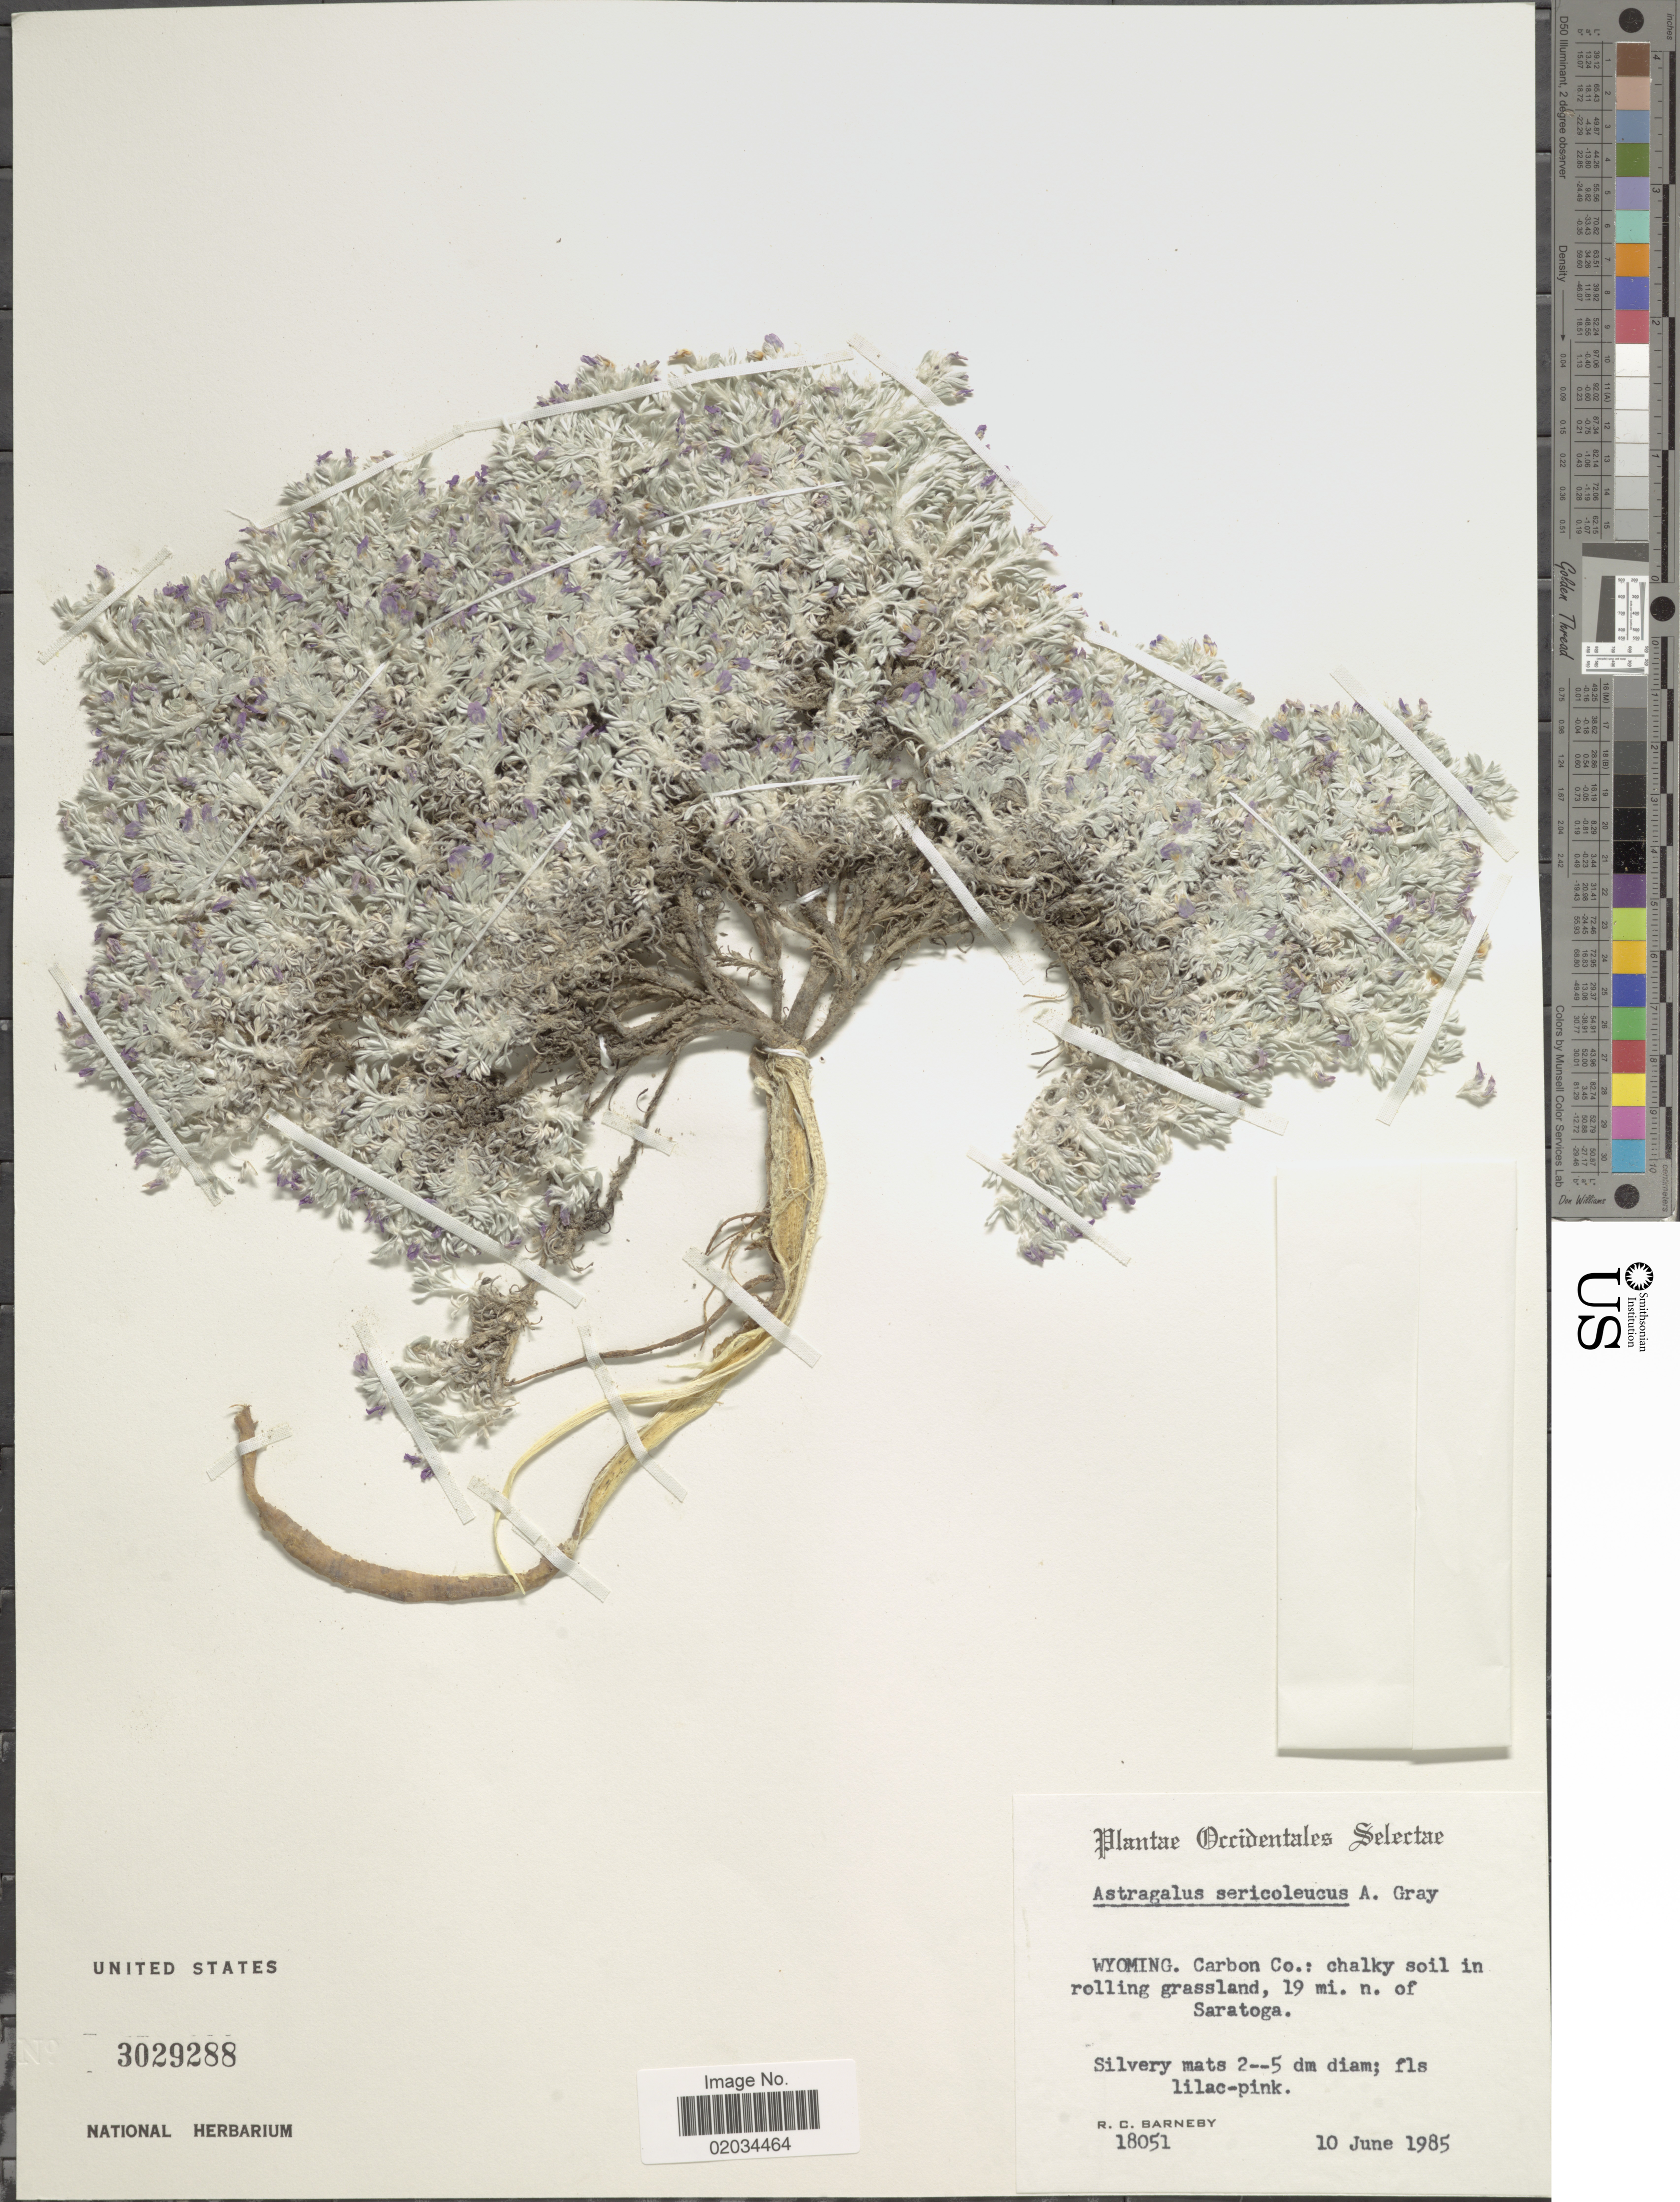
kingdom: Plantae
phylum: Tracheophyta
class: Magnoliopsida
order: Fabales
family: Fabaceae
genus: Astragalus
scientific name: Astragalus sericoleucus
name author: A. Gray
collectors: R. C. Barneby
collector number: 18051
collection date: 1985-06-10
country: United States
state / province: Wyoming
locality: Carbon Co., 19 mi n of Saratoga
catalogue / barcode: US 3029288